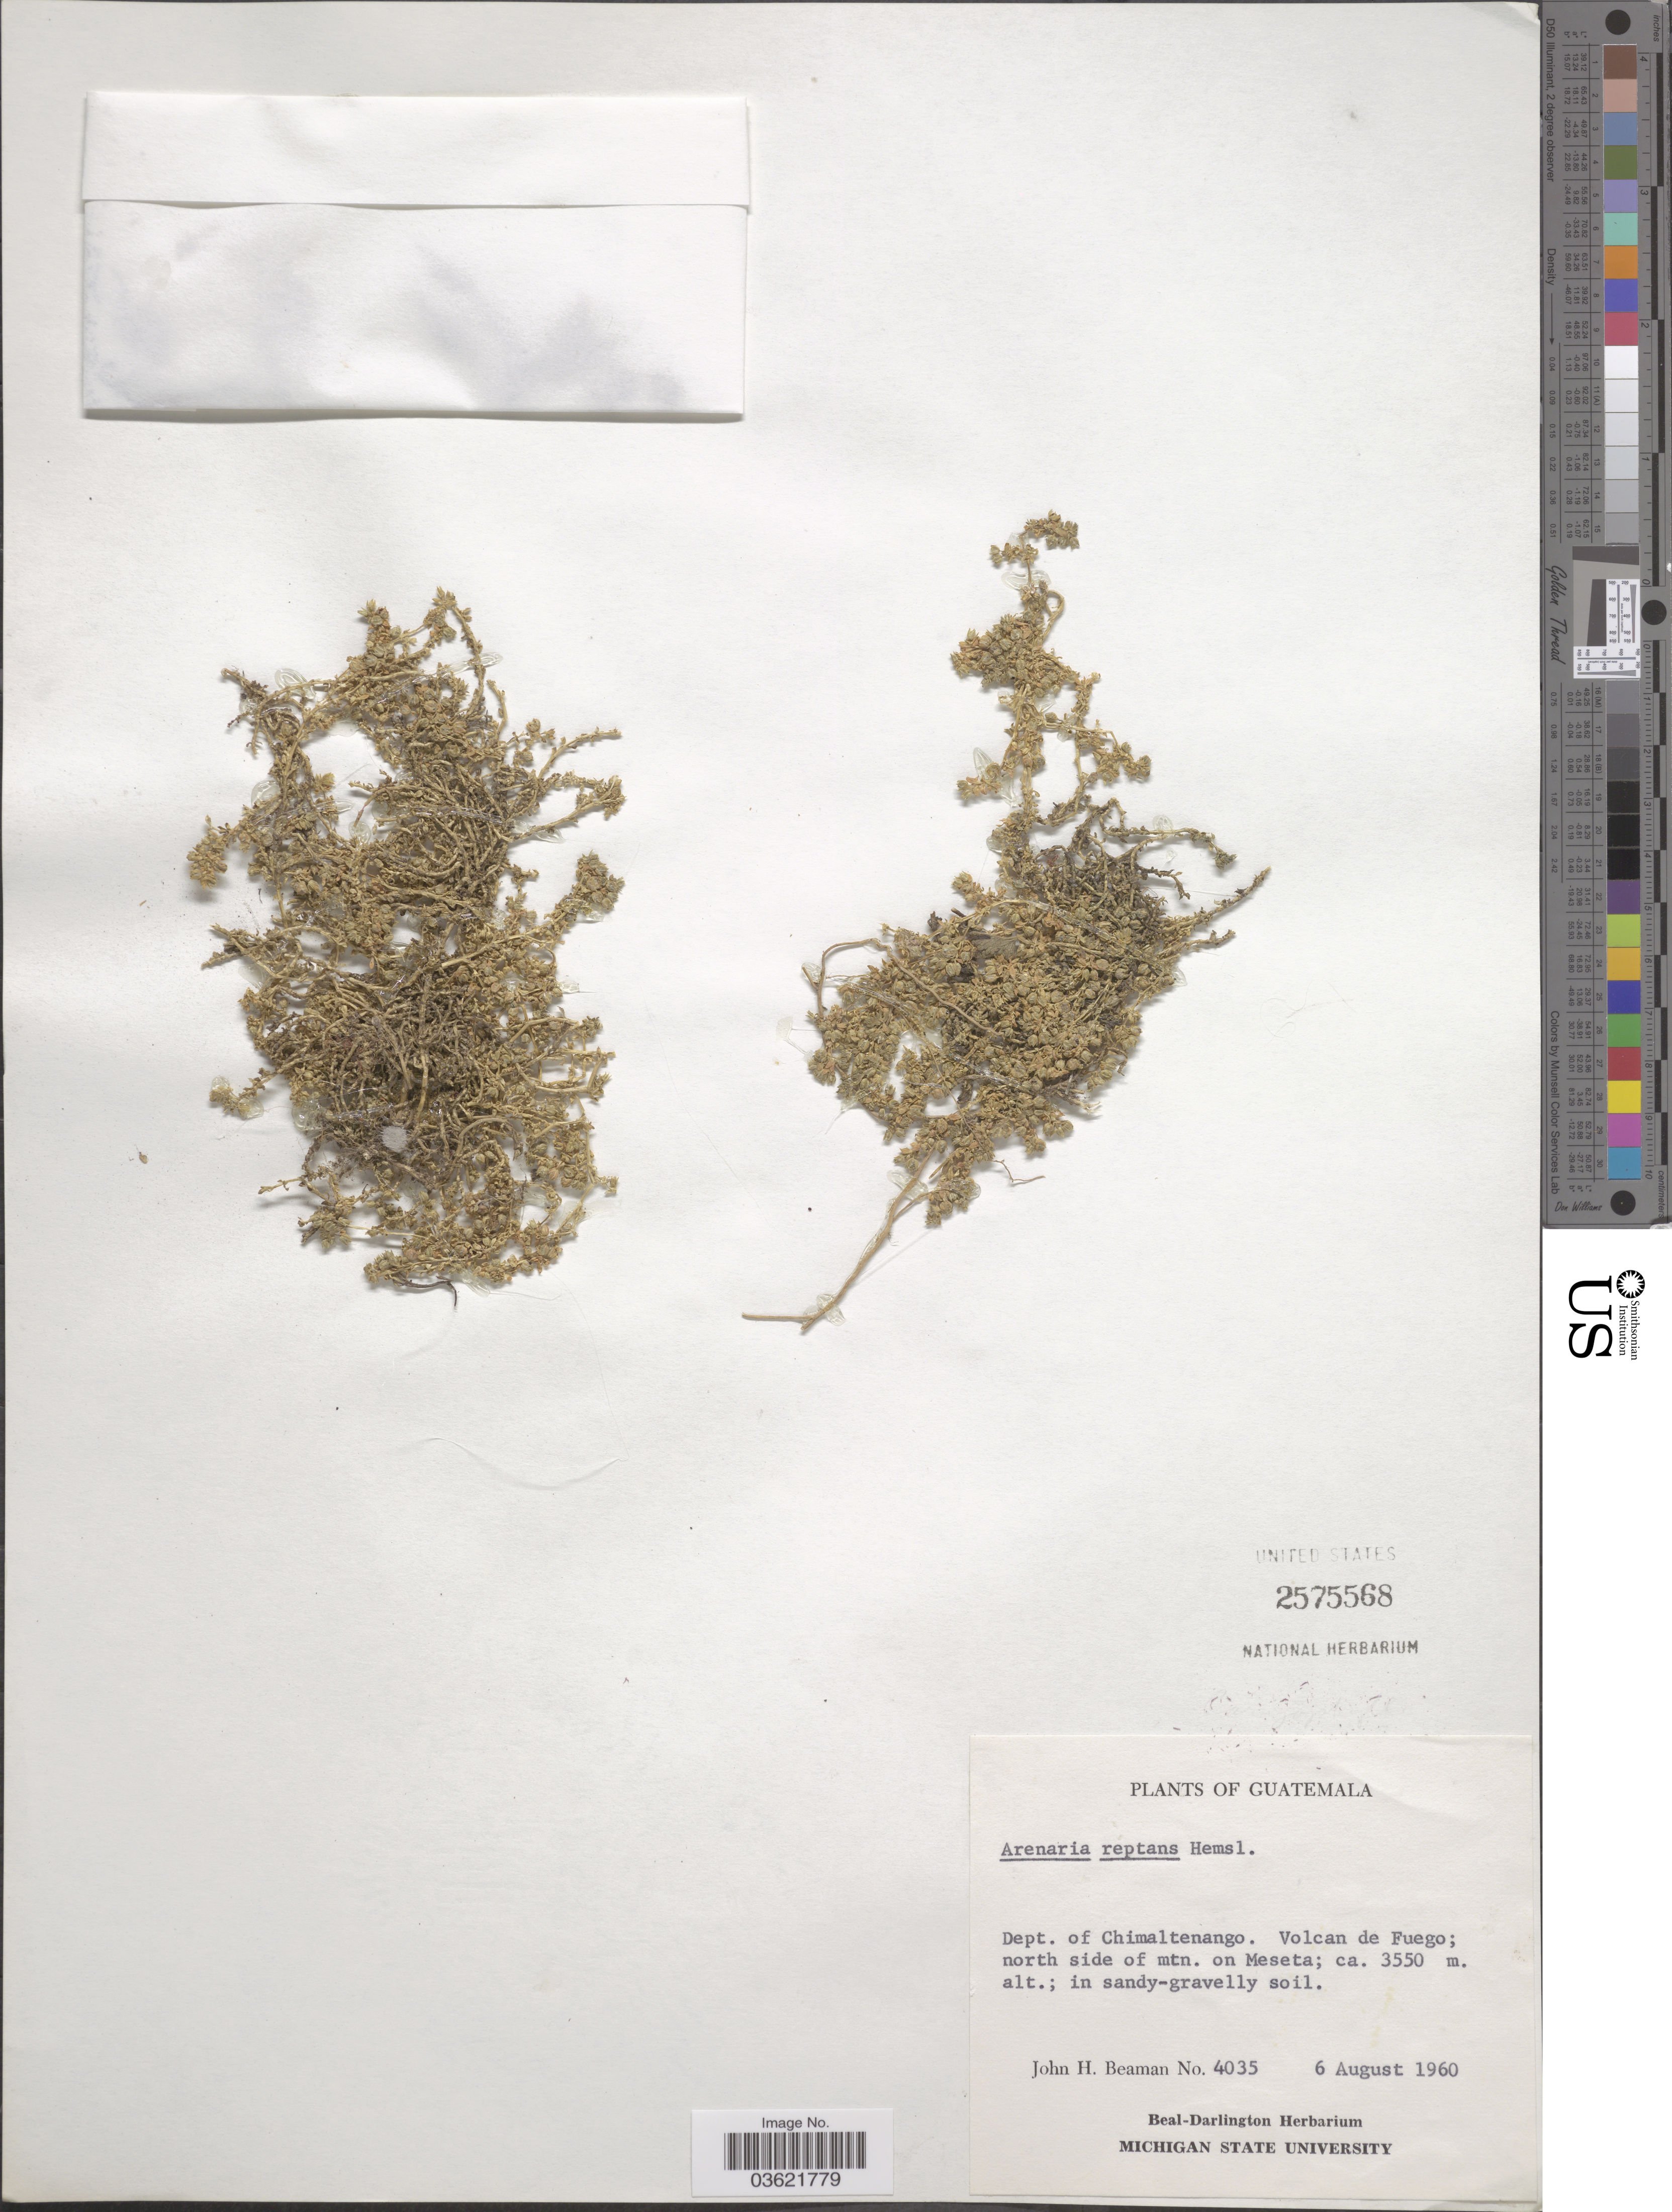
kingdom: Plantae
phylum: Tracheophyta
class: Magnoliopsida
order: Caryophyllales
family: Caryophyllaceae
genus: Arenaria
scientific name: Arenaria reptans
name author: Hemsl.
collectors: J. H. Beaman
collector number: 4035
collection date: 1960-08-06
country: Guatemala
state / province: Chimaltenango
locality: Dept. of Chimaltenango. Volcan de Fuego; north side of mtn. on Meseta.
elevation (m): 3550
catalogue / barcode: US 2575568